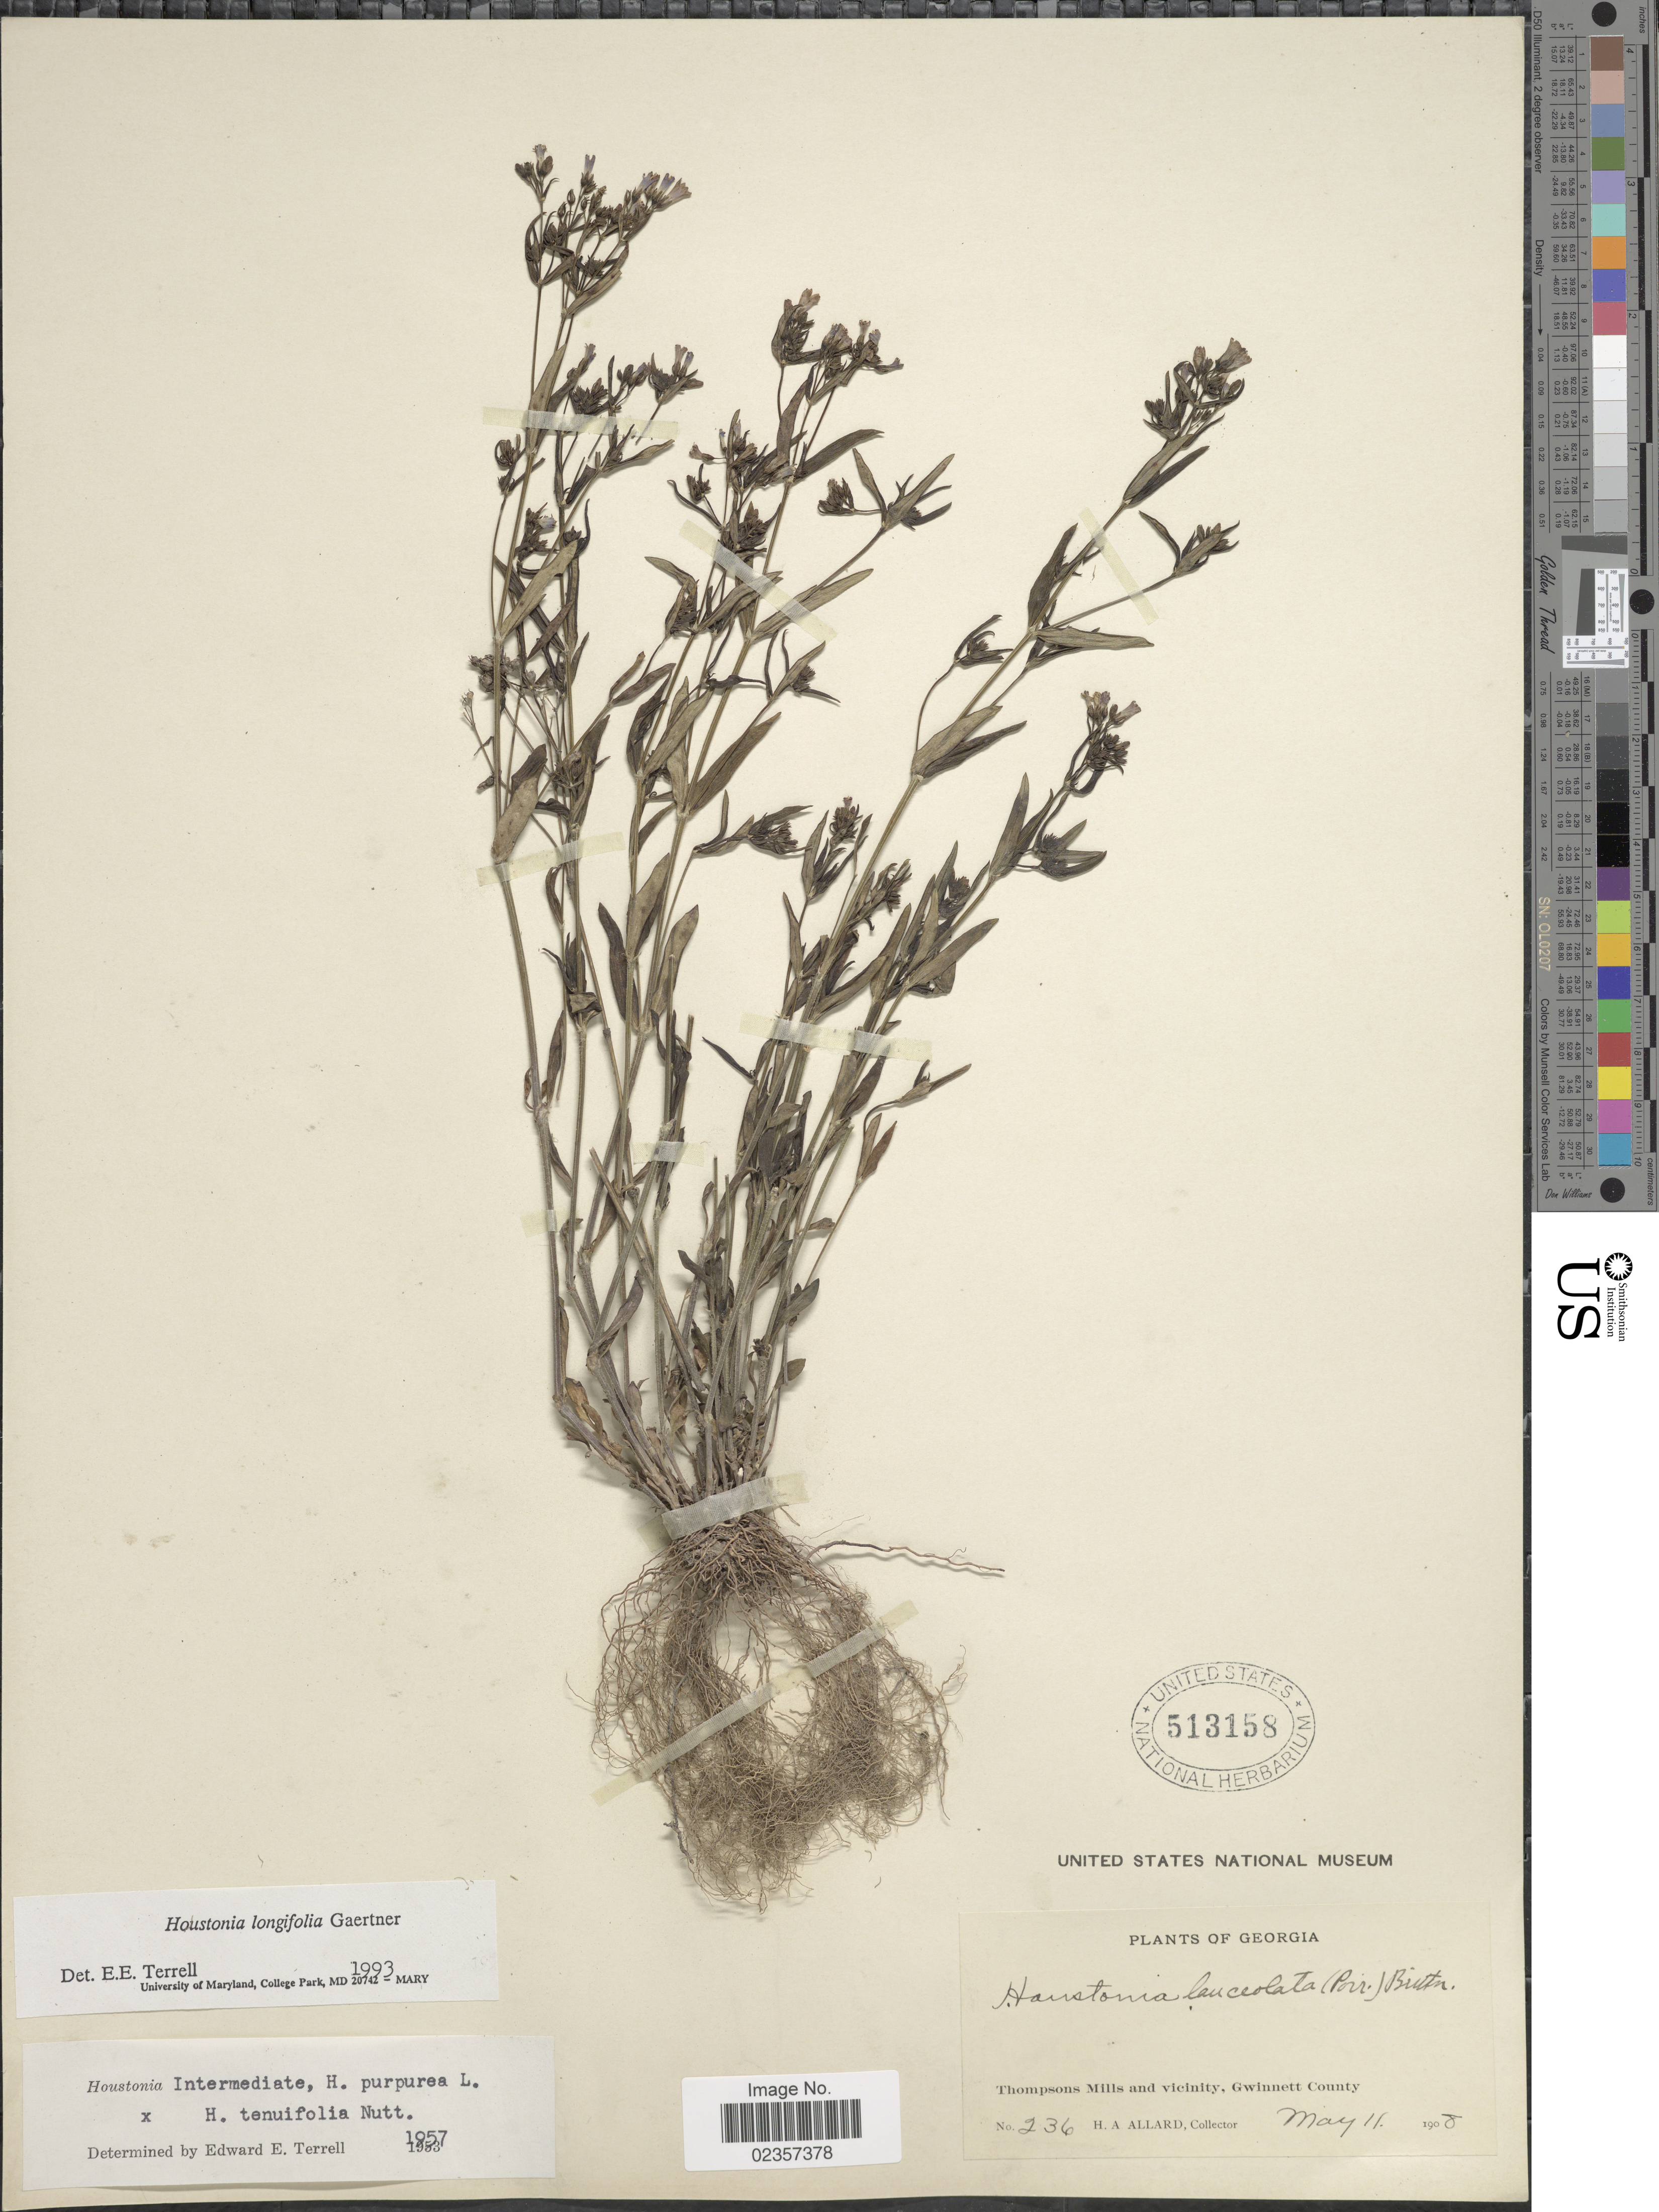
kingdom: Plantae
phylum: Tracheophyta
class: Magnoliopsida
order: Gentianales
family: Rubiaceae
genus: Houstonia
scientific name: Houstonia longifolia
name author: Gaertn.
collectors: H. A. Allard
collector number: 236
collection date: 1908-05-11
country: United States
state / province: Georgia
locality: Thompsons Mills and vicinity, Gwinnett County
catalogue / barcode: US 513158